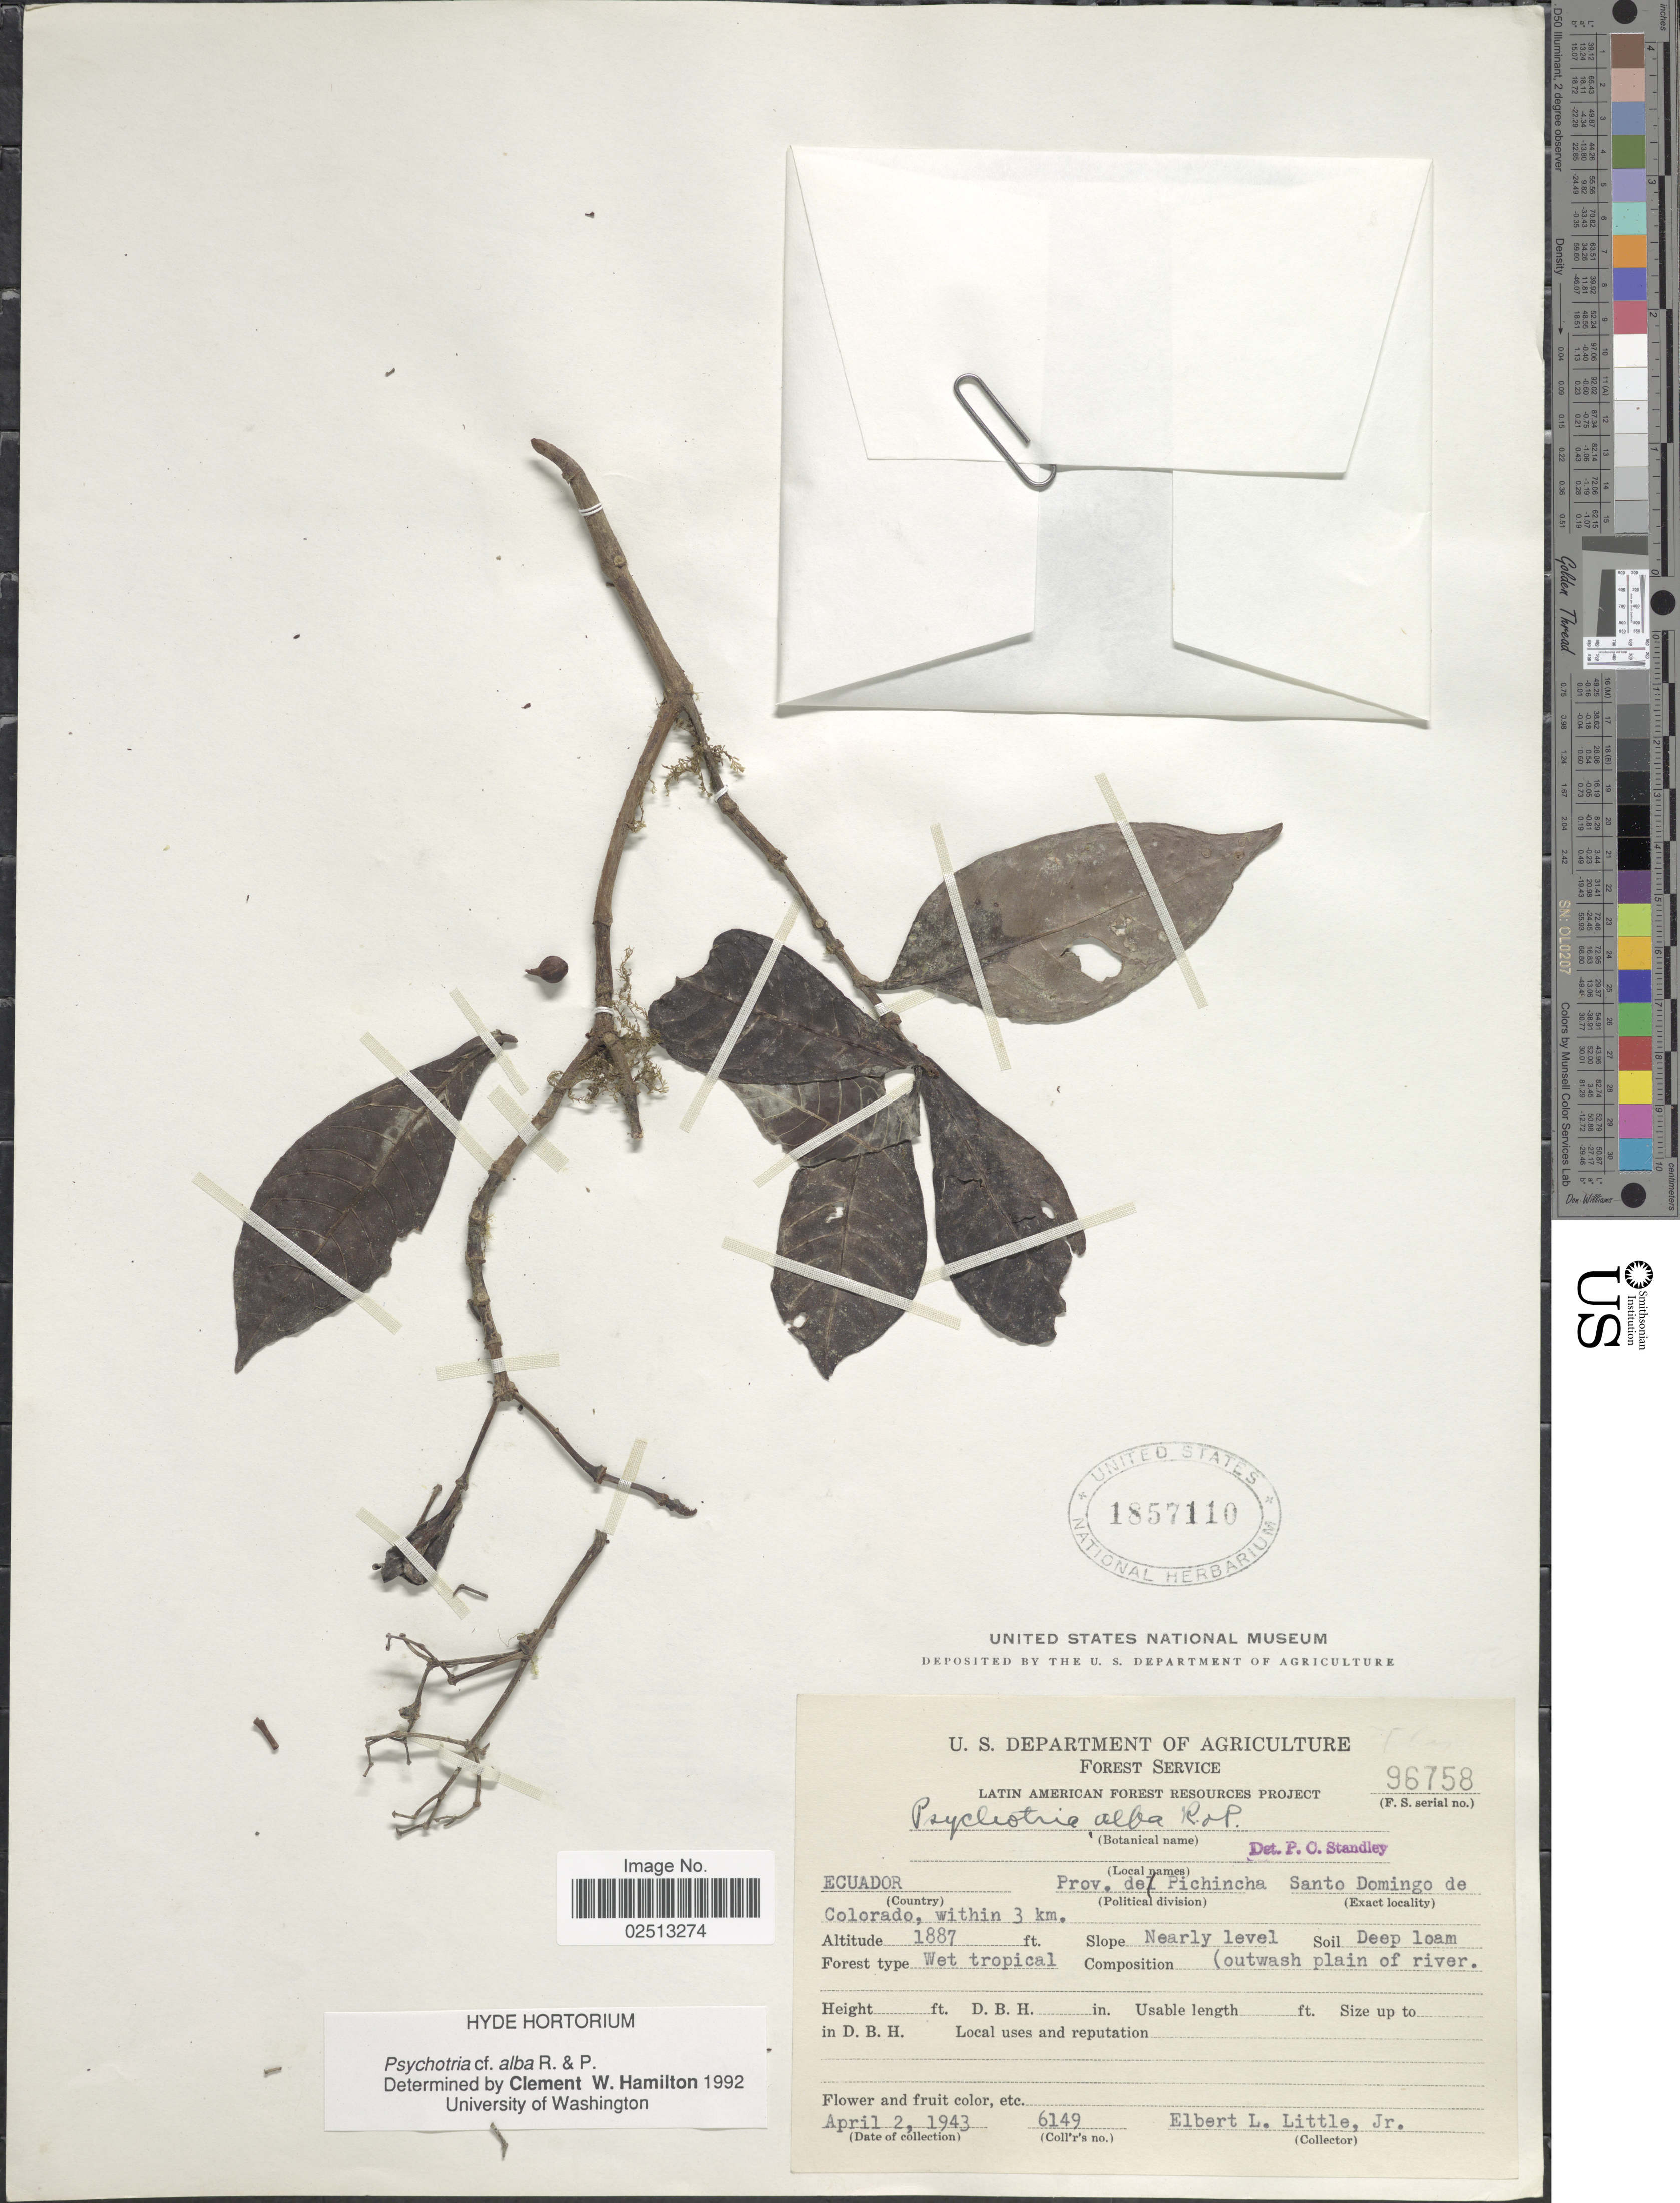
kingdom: Plantae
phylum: Tracheophyta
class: Magnoliopsida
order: Gentianales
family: Rubiaceae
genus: Psychotria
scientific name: Psychotria alba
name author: Ruiz & Pav.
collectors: E. L. Little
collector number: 96758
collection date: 1943-04-02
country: Ecuador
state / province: Pichincha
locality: Ecuador, Prov. de Pichincha Santo Domingo de Colorado, within 3 km.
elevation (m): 575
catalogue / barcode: US 1857110